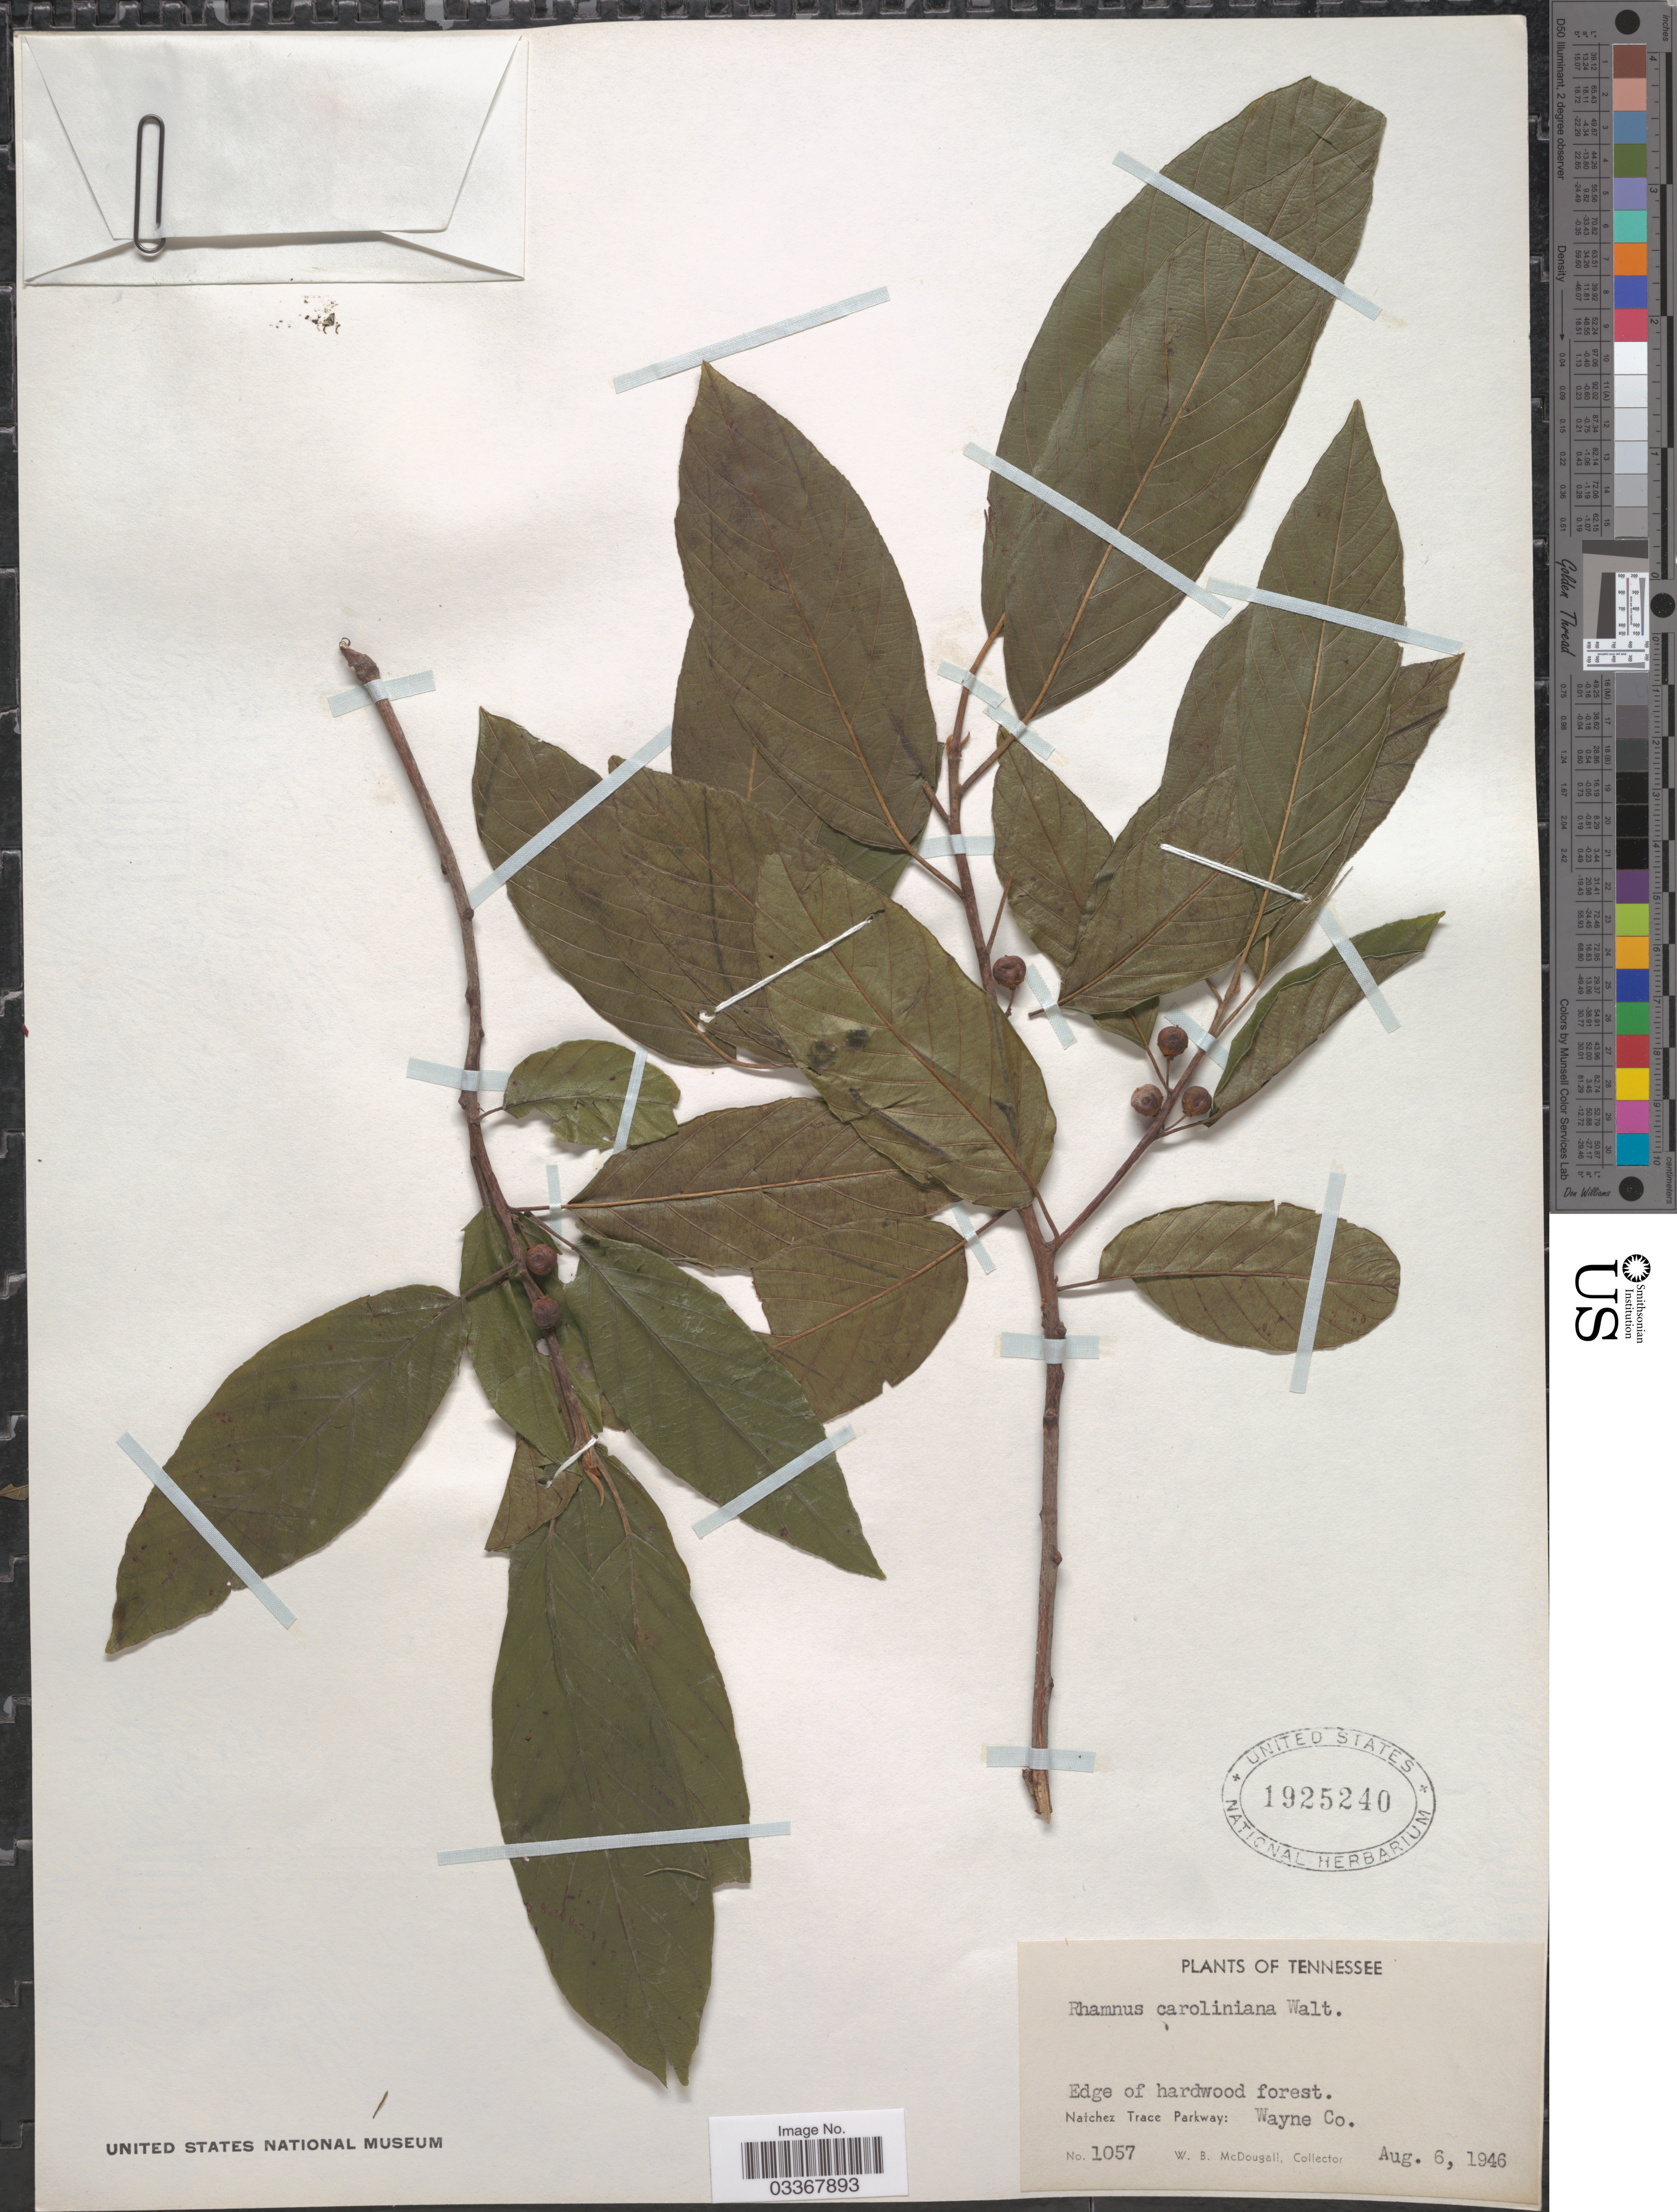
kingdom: Plantae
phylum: Tracheophyta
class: Magnoliopsida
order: Rosales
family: Rhamnaceae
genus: Frangula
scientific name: Frangula caroliniana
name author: (Walter) A. Gray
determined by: Strong, Mark T., (BOT), Smithsonian Institution - National Museum of Natural History (UNITED STATES)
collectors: W. B. McDougall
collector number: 1057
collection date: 1946-08-06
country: United States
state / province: Tennessee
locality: Natchez Trace Parkway: Wayne Co.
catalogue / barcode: US 1925240